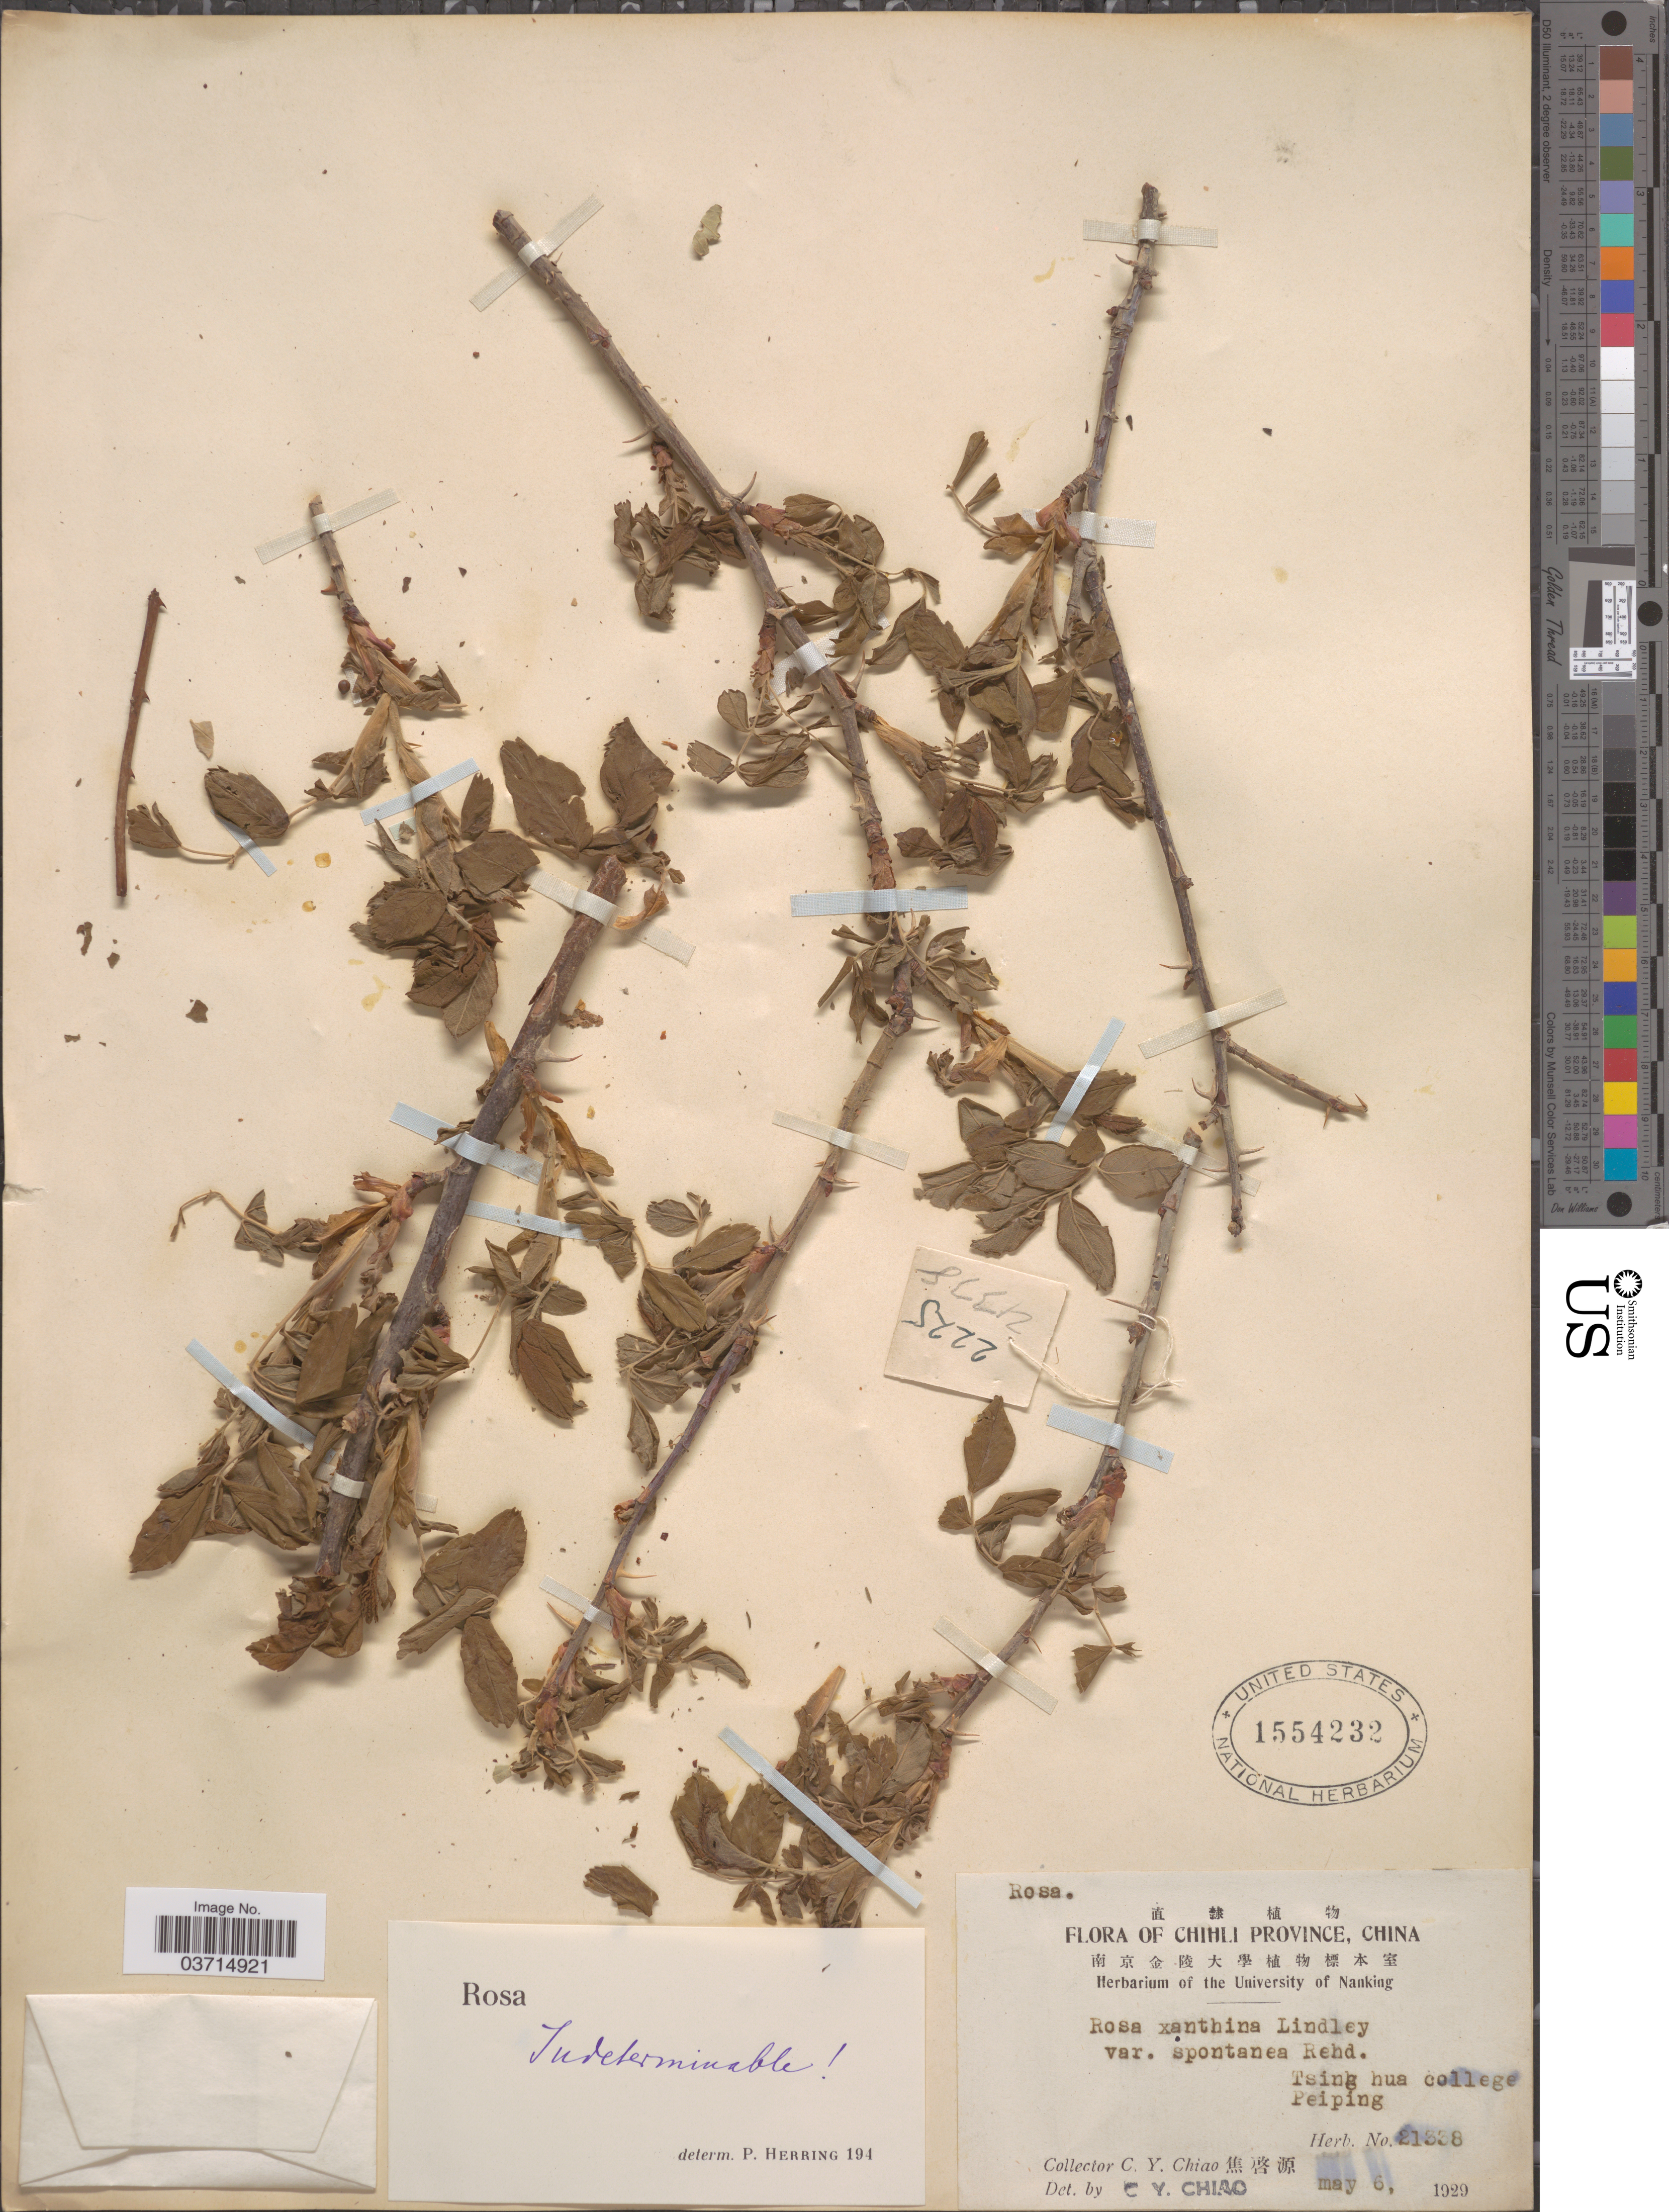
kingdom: Plantae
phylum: Tracheophyta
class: Magnoliopsida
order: Rosales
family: Rosaceae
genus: Rosa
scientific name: Rosa sp.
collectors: C. Y. Chiao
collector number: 21338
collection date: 1929-05-06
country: China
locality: Chihli Province. Tsing hua college. Peiping.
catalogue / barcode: US 1554232